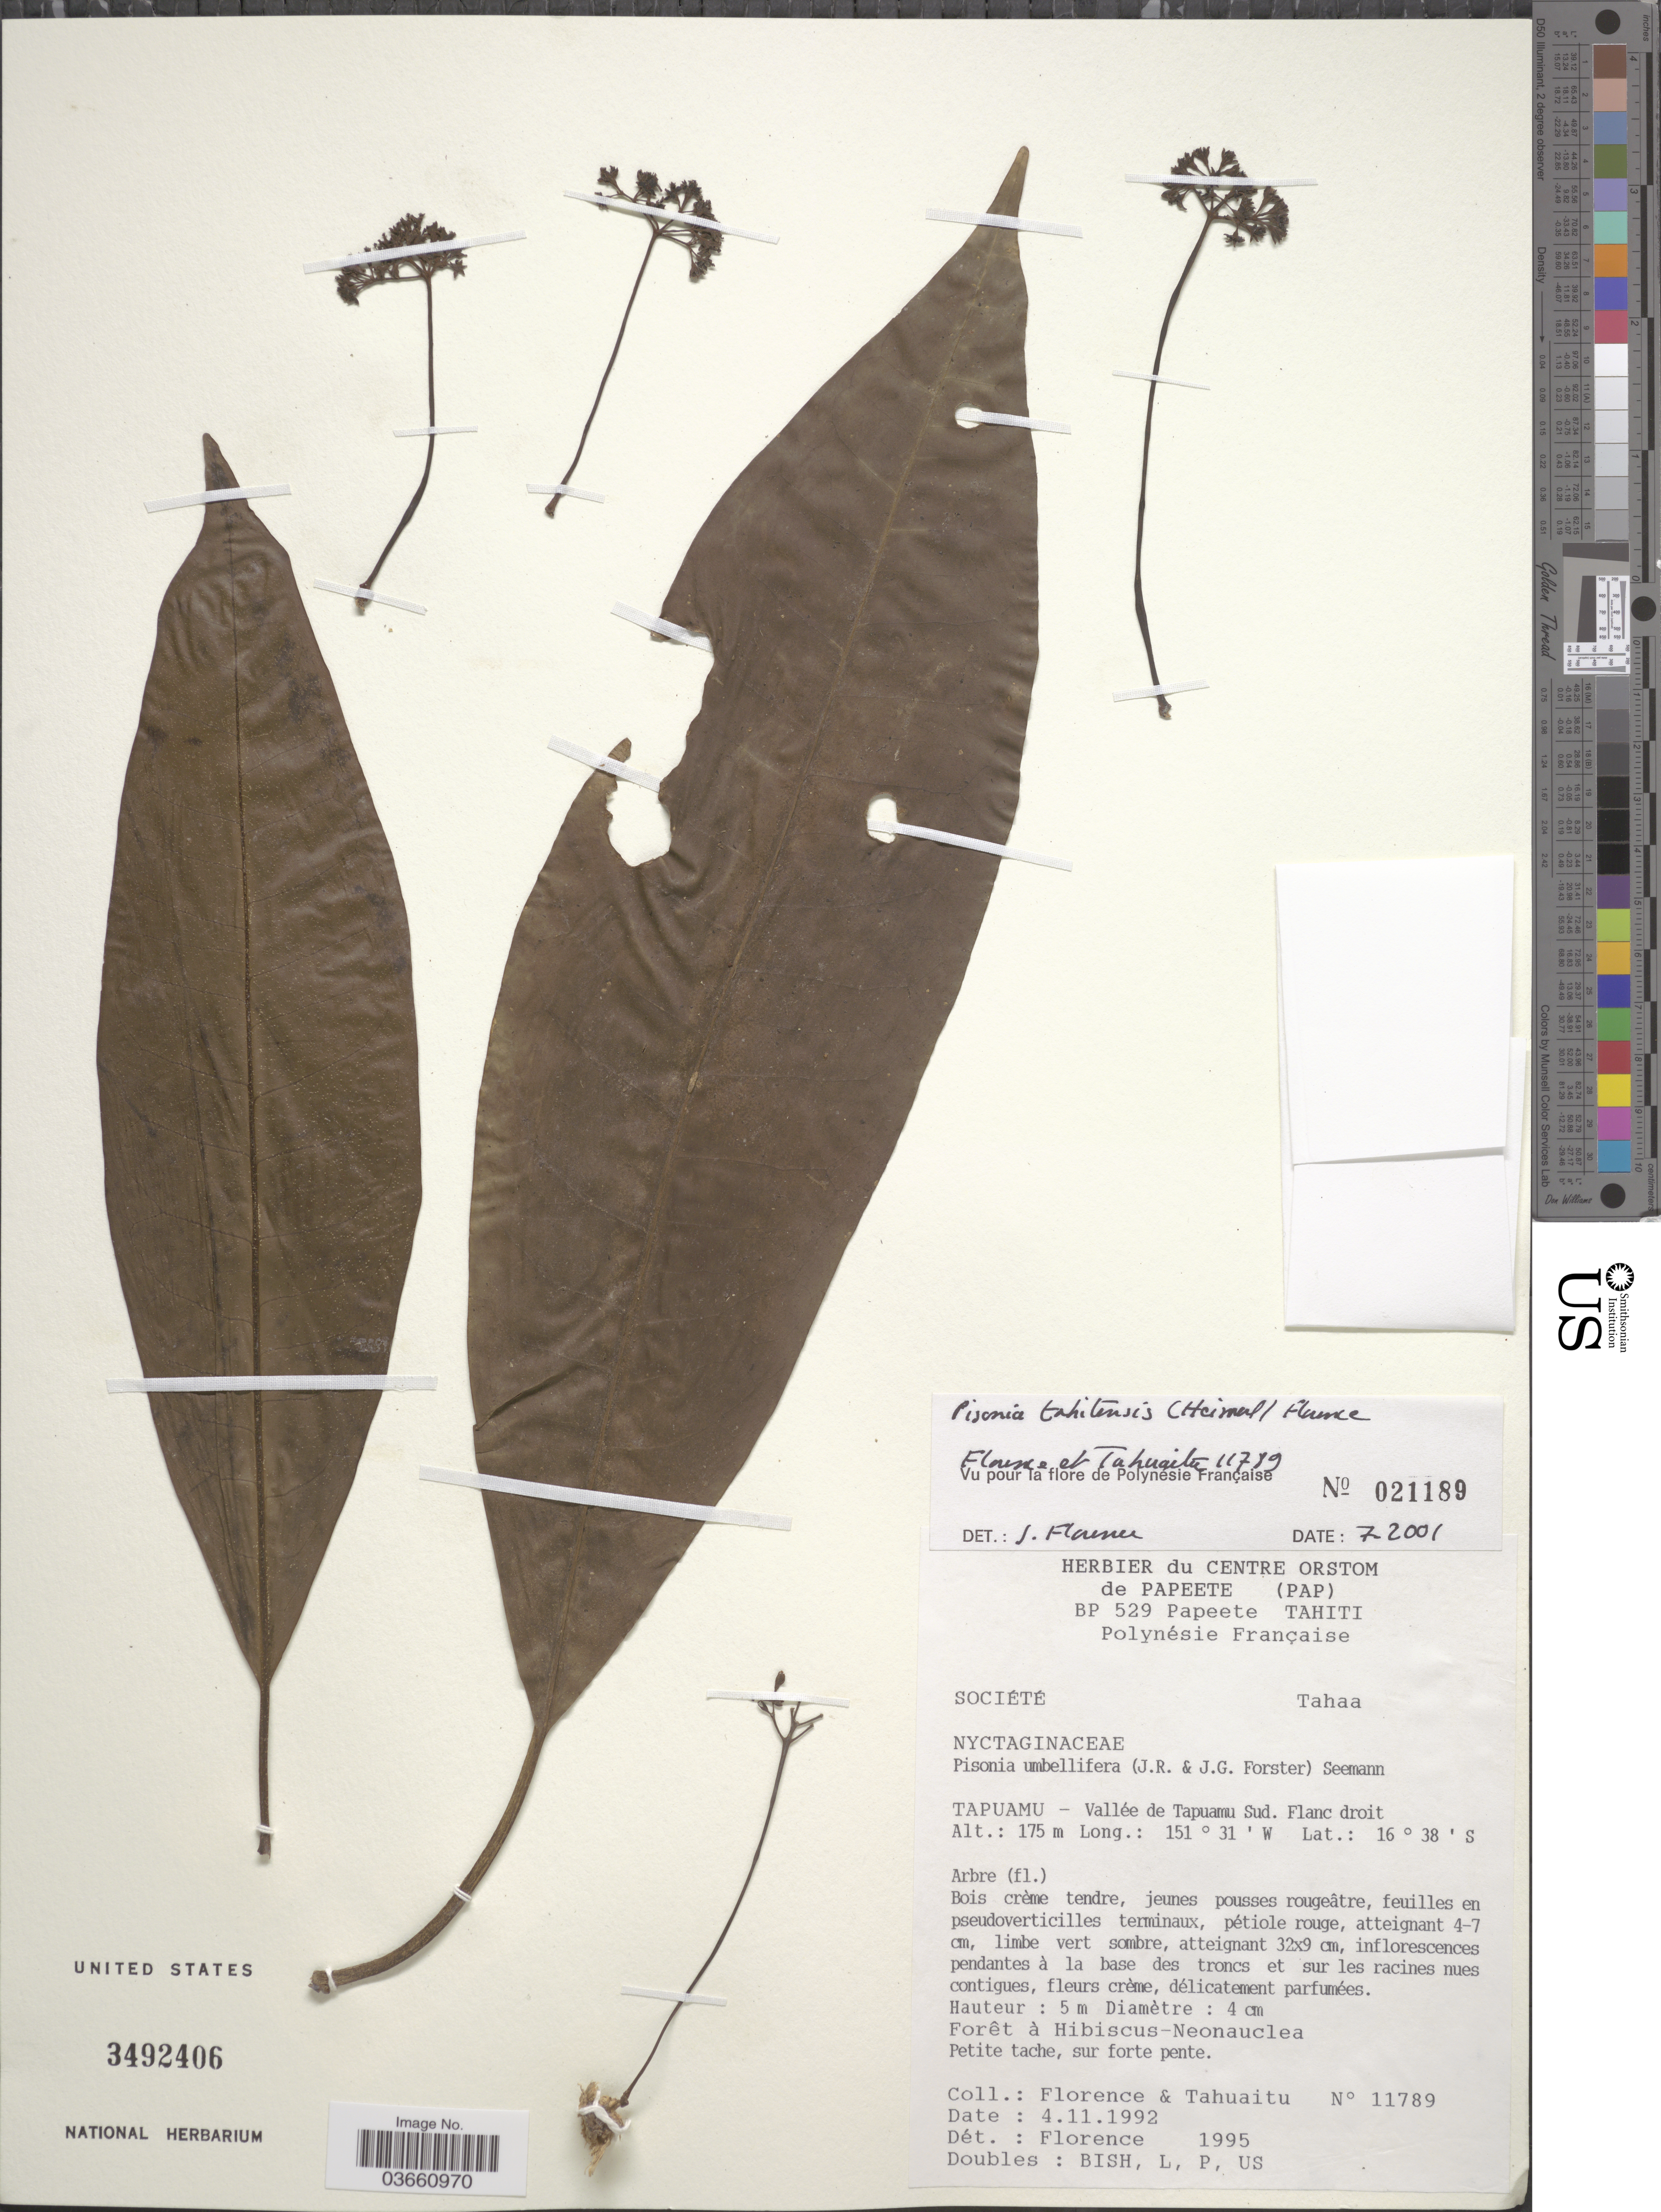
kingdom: Plantae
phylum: Tracheophyta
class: Magnoliopsida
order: Caryophyllales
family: Nyctaginaceae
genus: Ceodes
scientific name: Ceodes taitensis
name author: (Heimerl) Rossetto & Caraballo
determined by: Wagner, W. L., (BOT), Smithsonian Institution - National Museum of Natural History (UNITED STATES)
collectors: -. Florence & -. Tahuaitu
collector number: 11789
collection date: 1992-11-04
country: French Polynesia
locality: Société Tahaa. Tapuamu - Vallée de Tapuamu Sud.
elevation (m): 175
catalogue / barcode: US 3492406